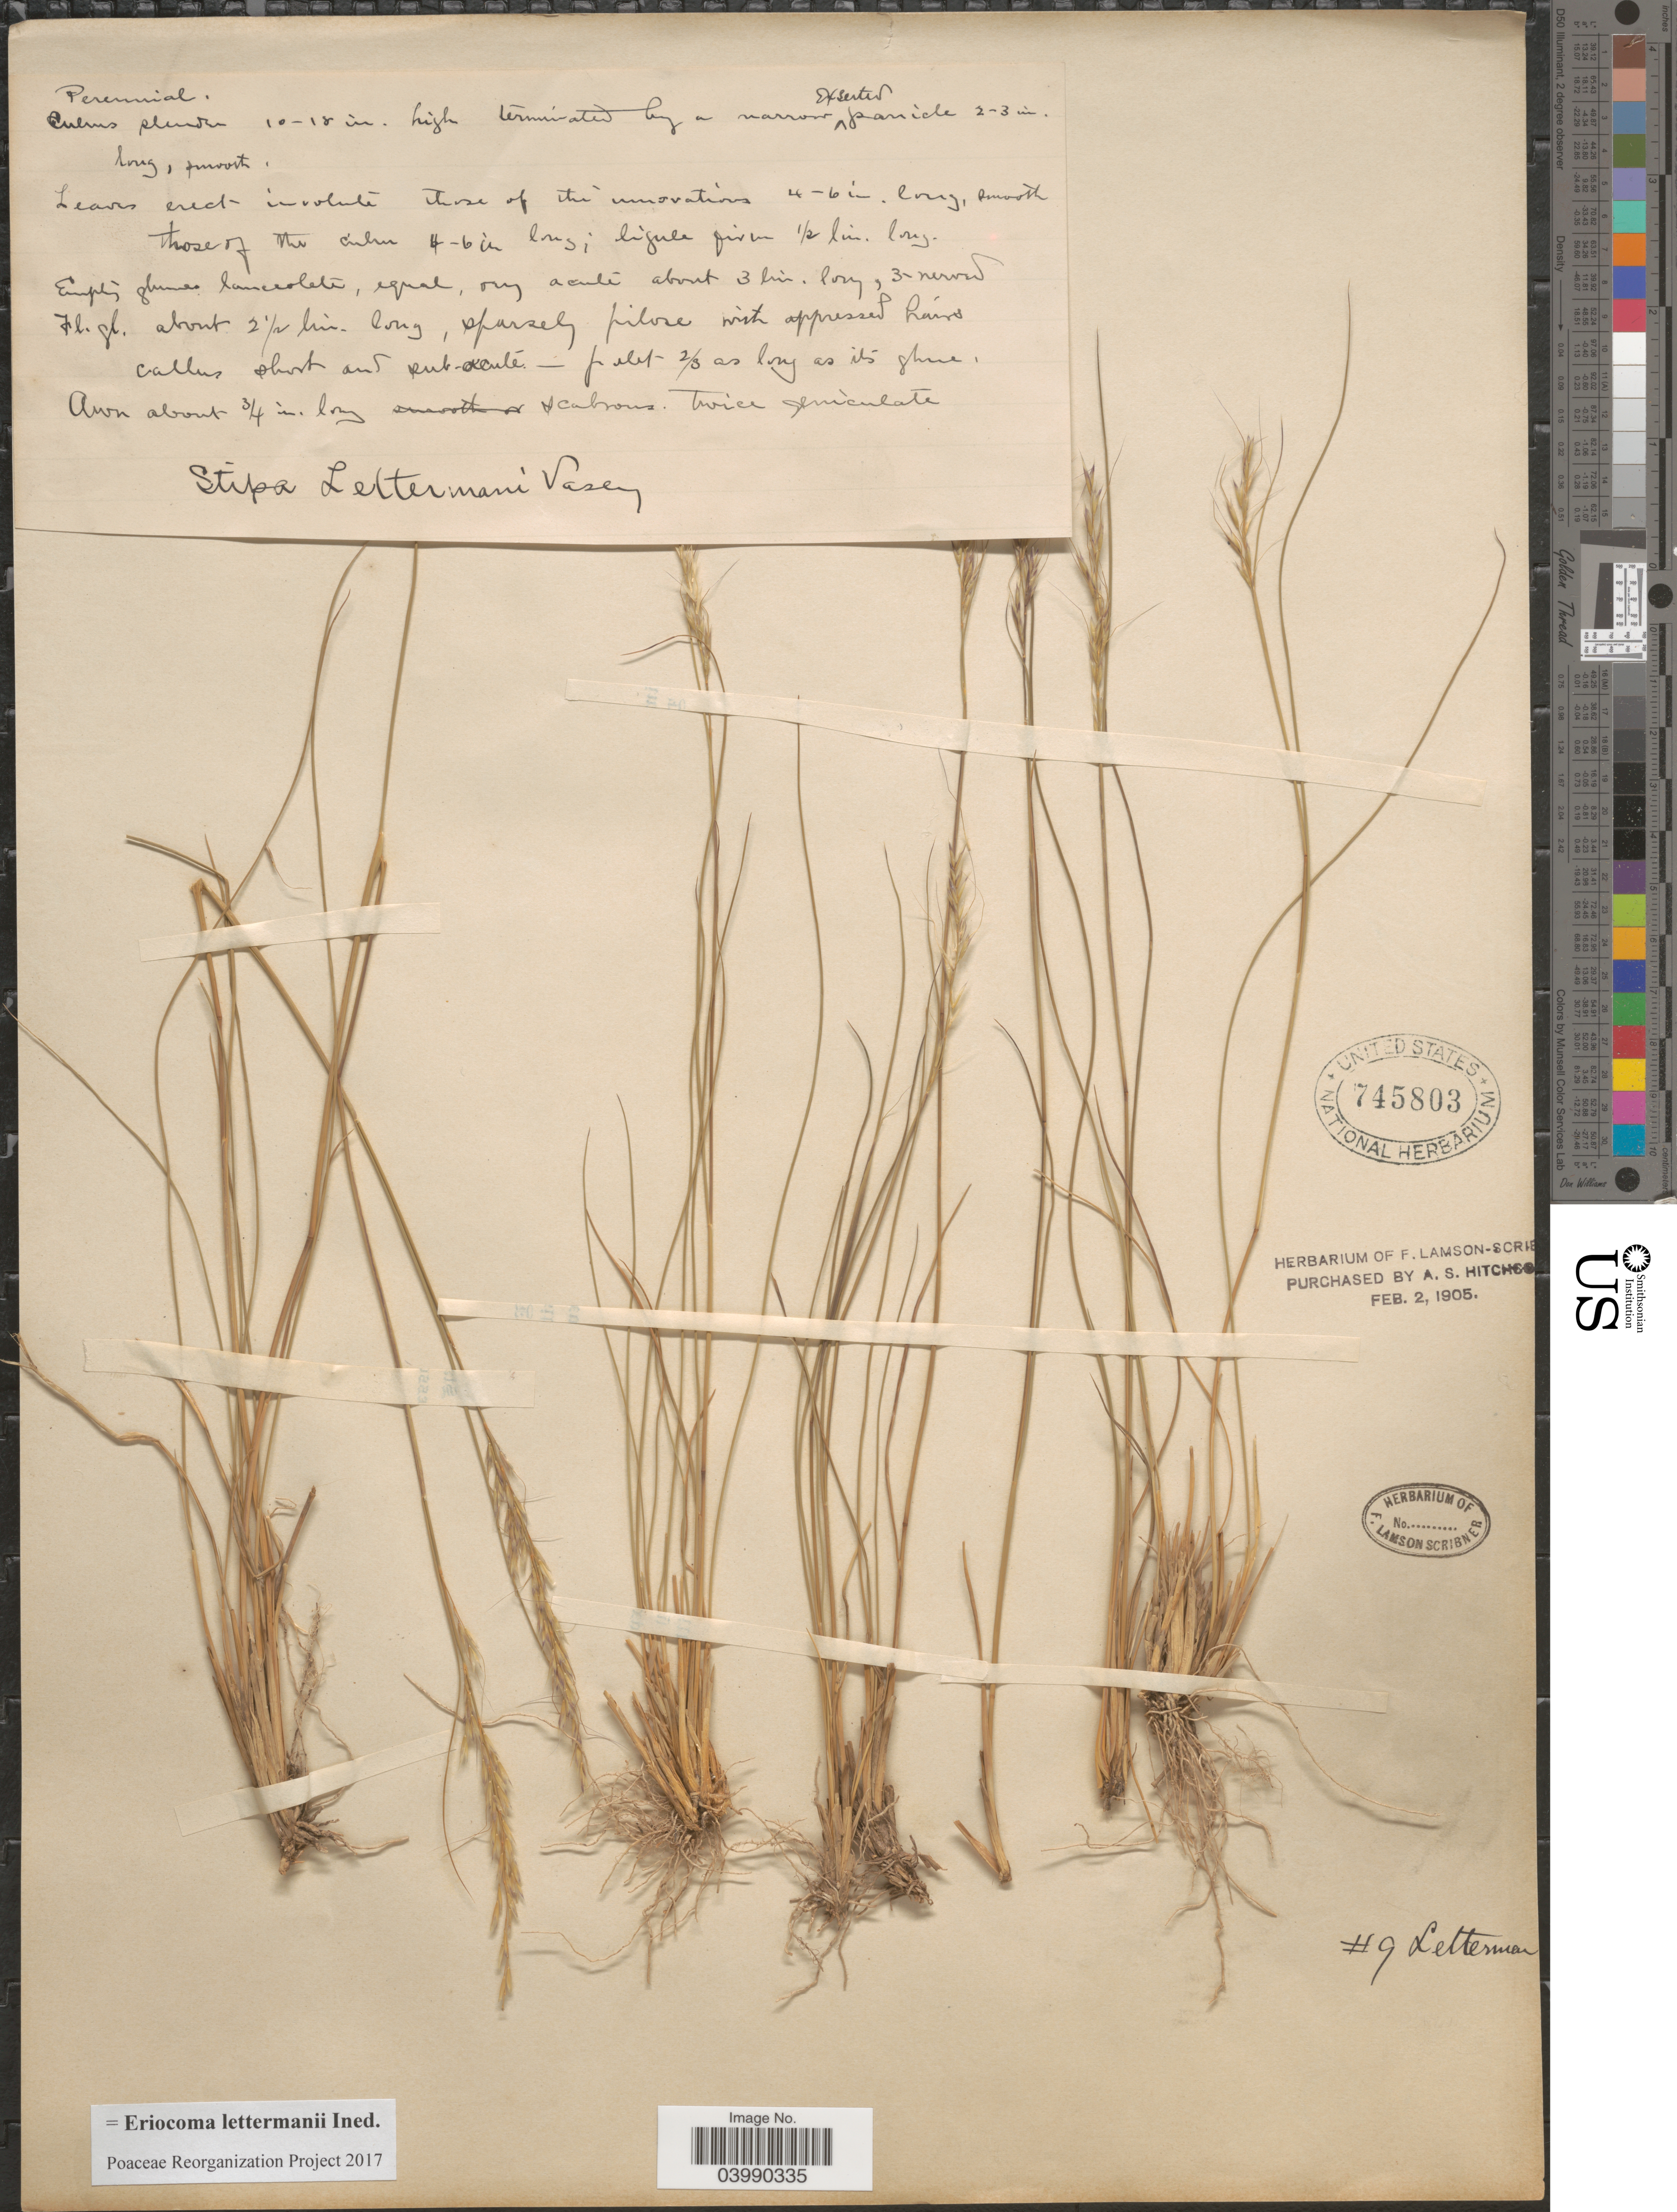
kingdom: Plantae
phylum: Tracheophyta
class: Liliopsida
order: Poales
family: Poaceae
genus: Eriocoma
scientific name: Eriocoma lettermanii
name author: (Vasey) Romasch.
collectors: Letterman, --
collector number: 9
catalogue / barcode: US 745803